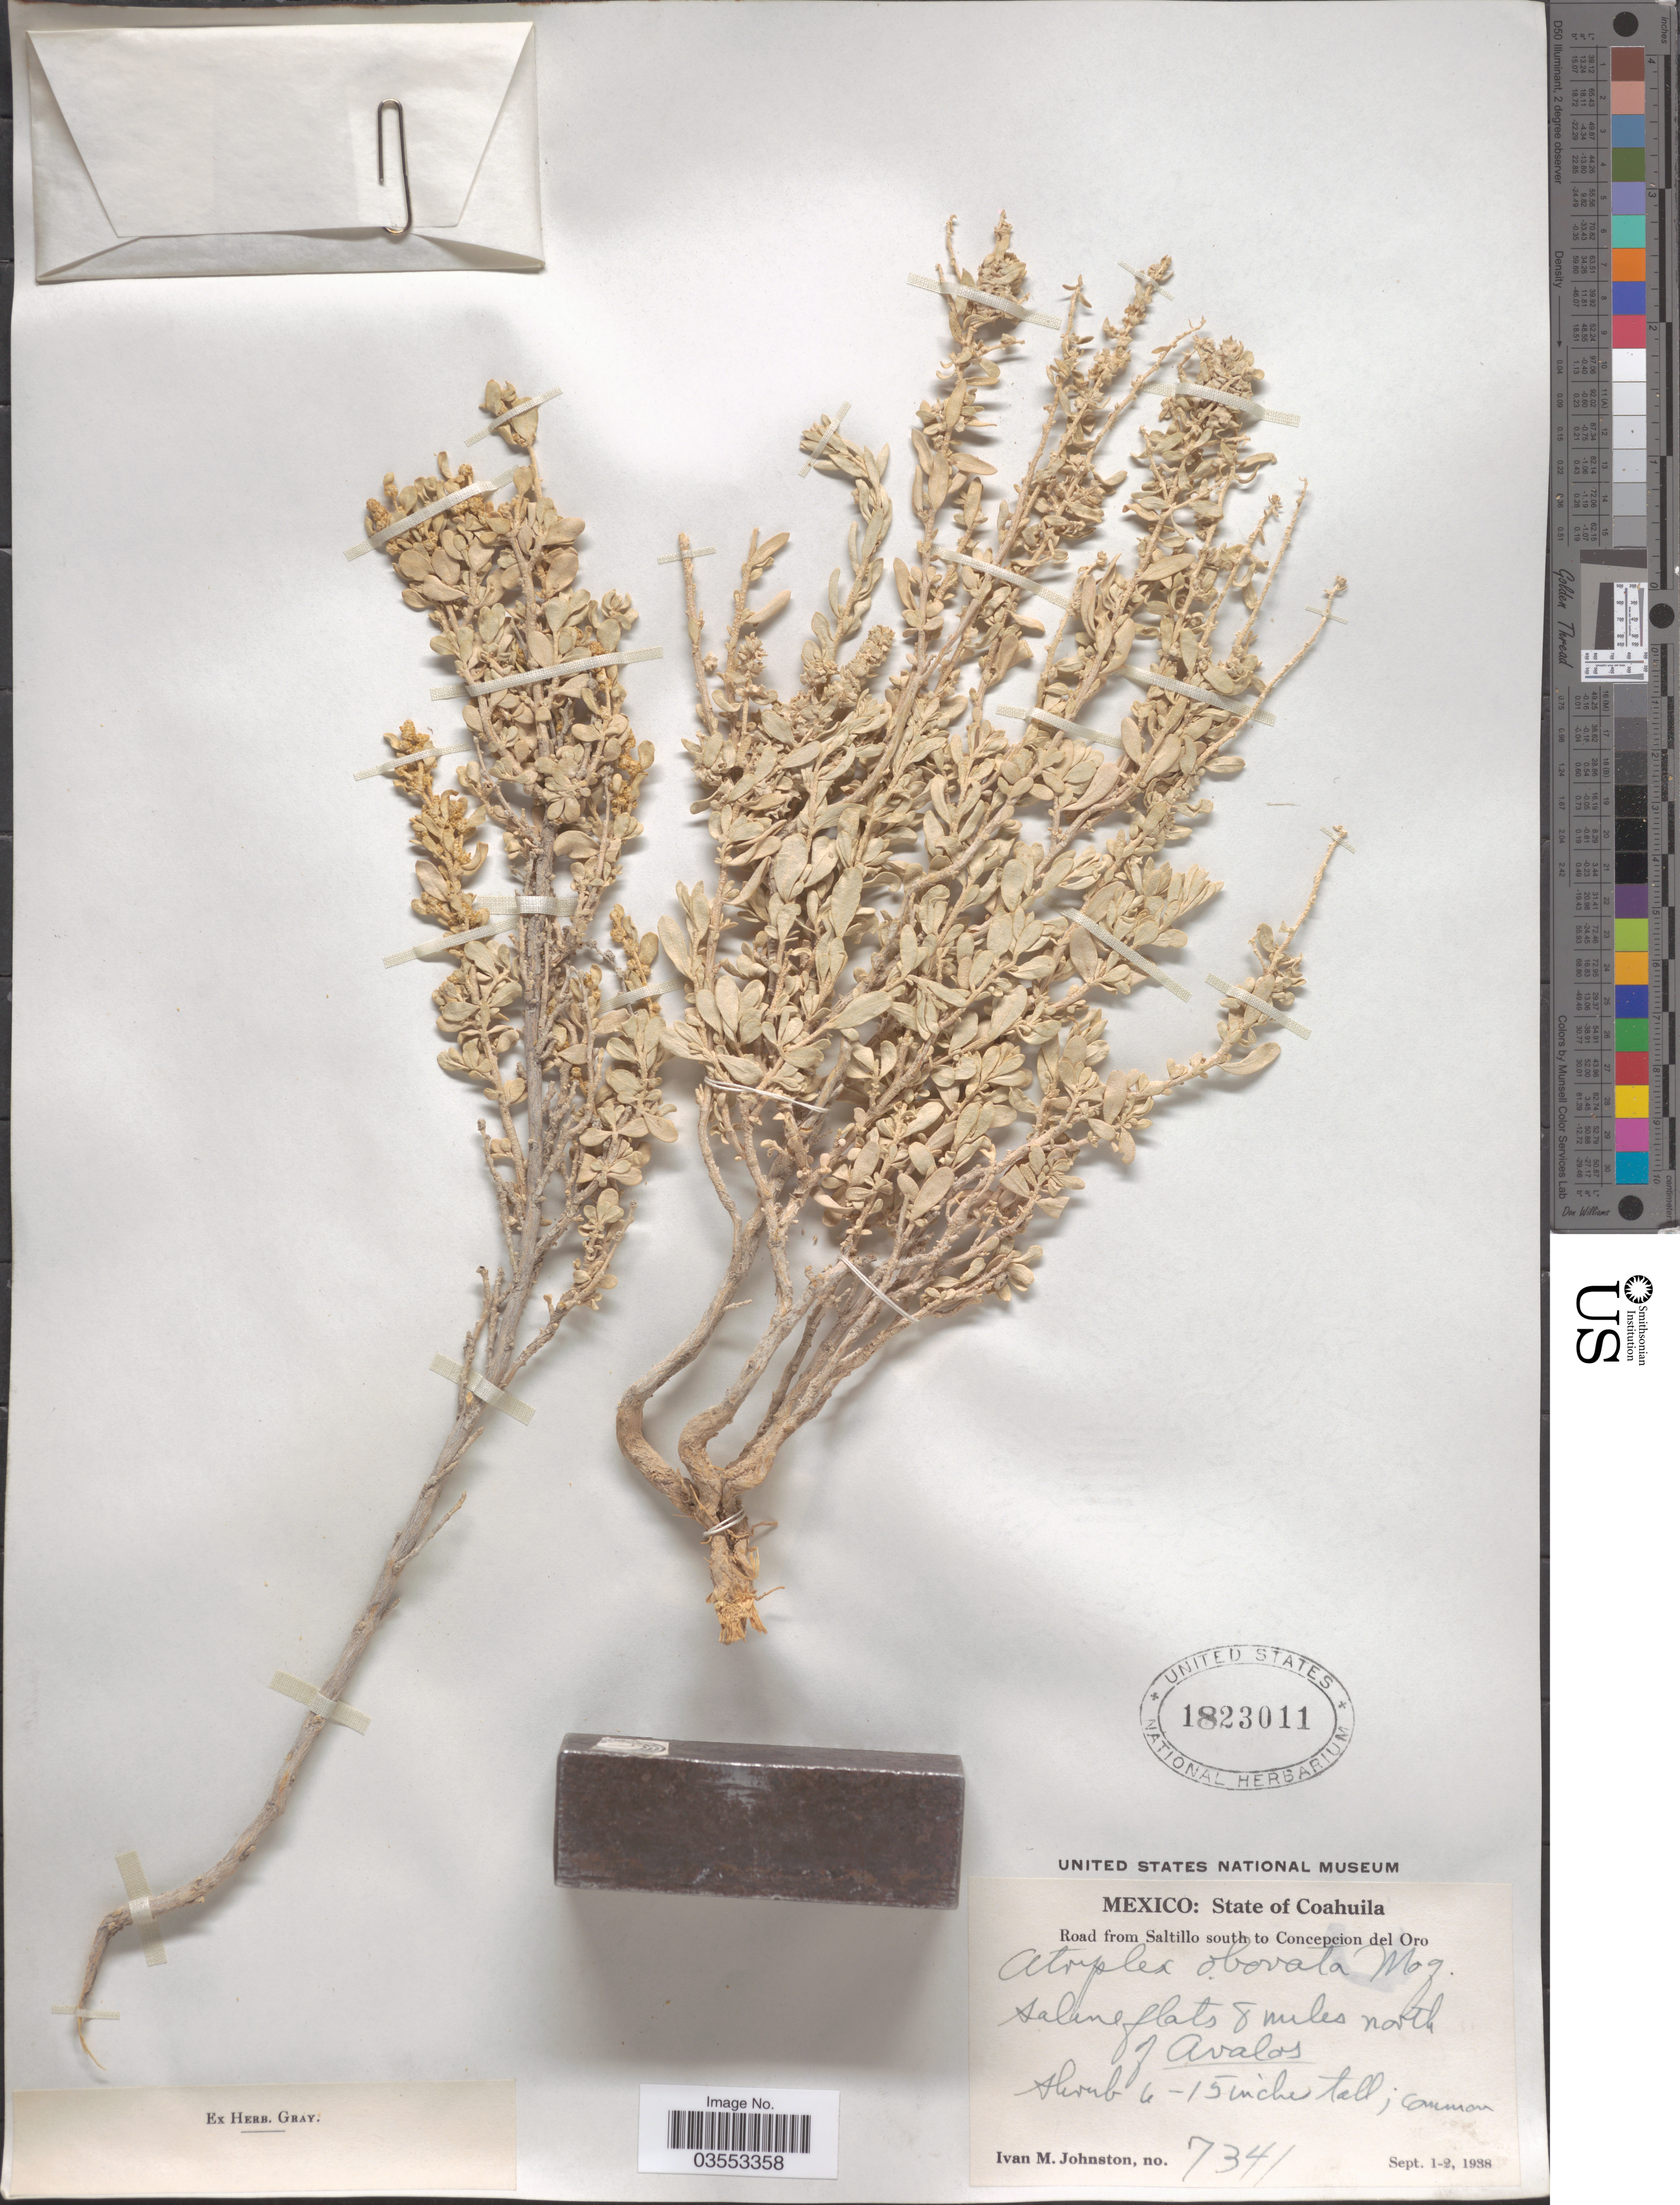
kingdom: Plantae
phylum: Tracheophyta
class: Magnoliopsida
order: Caryophyllales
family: Amaranthaceae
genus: Atriplex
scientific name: Atriplex obovata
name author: Moq.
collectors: I.M. Johnston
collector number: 7341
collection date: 1938-09-01/1938-09-02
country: Mexico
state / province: Coahuila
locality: Road from Saltillo south to Concepcion del Oro. Saline flats 8 miles north of Avalos.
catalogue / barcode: US 1823011